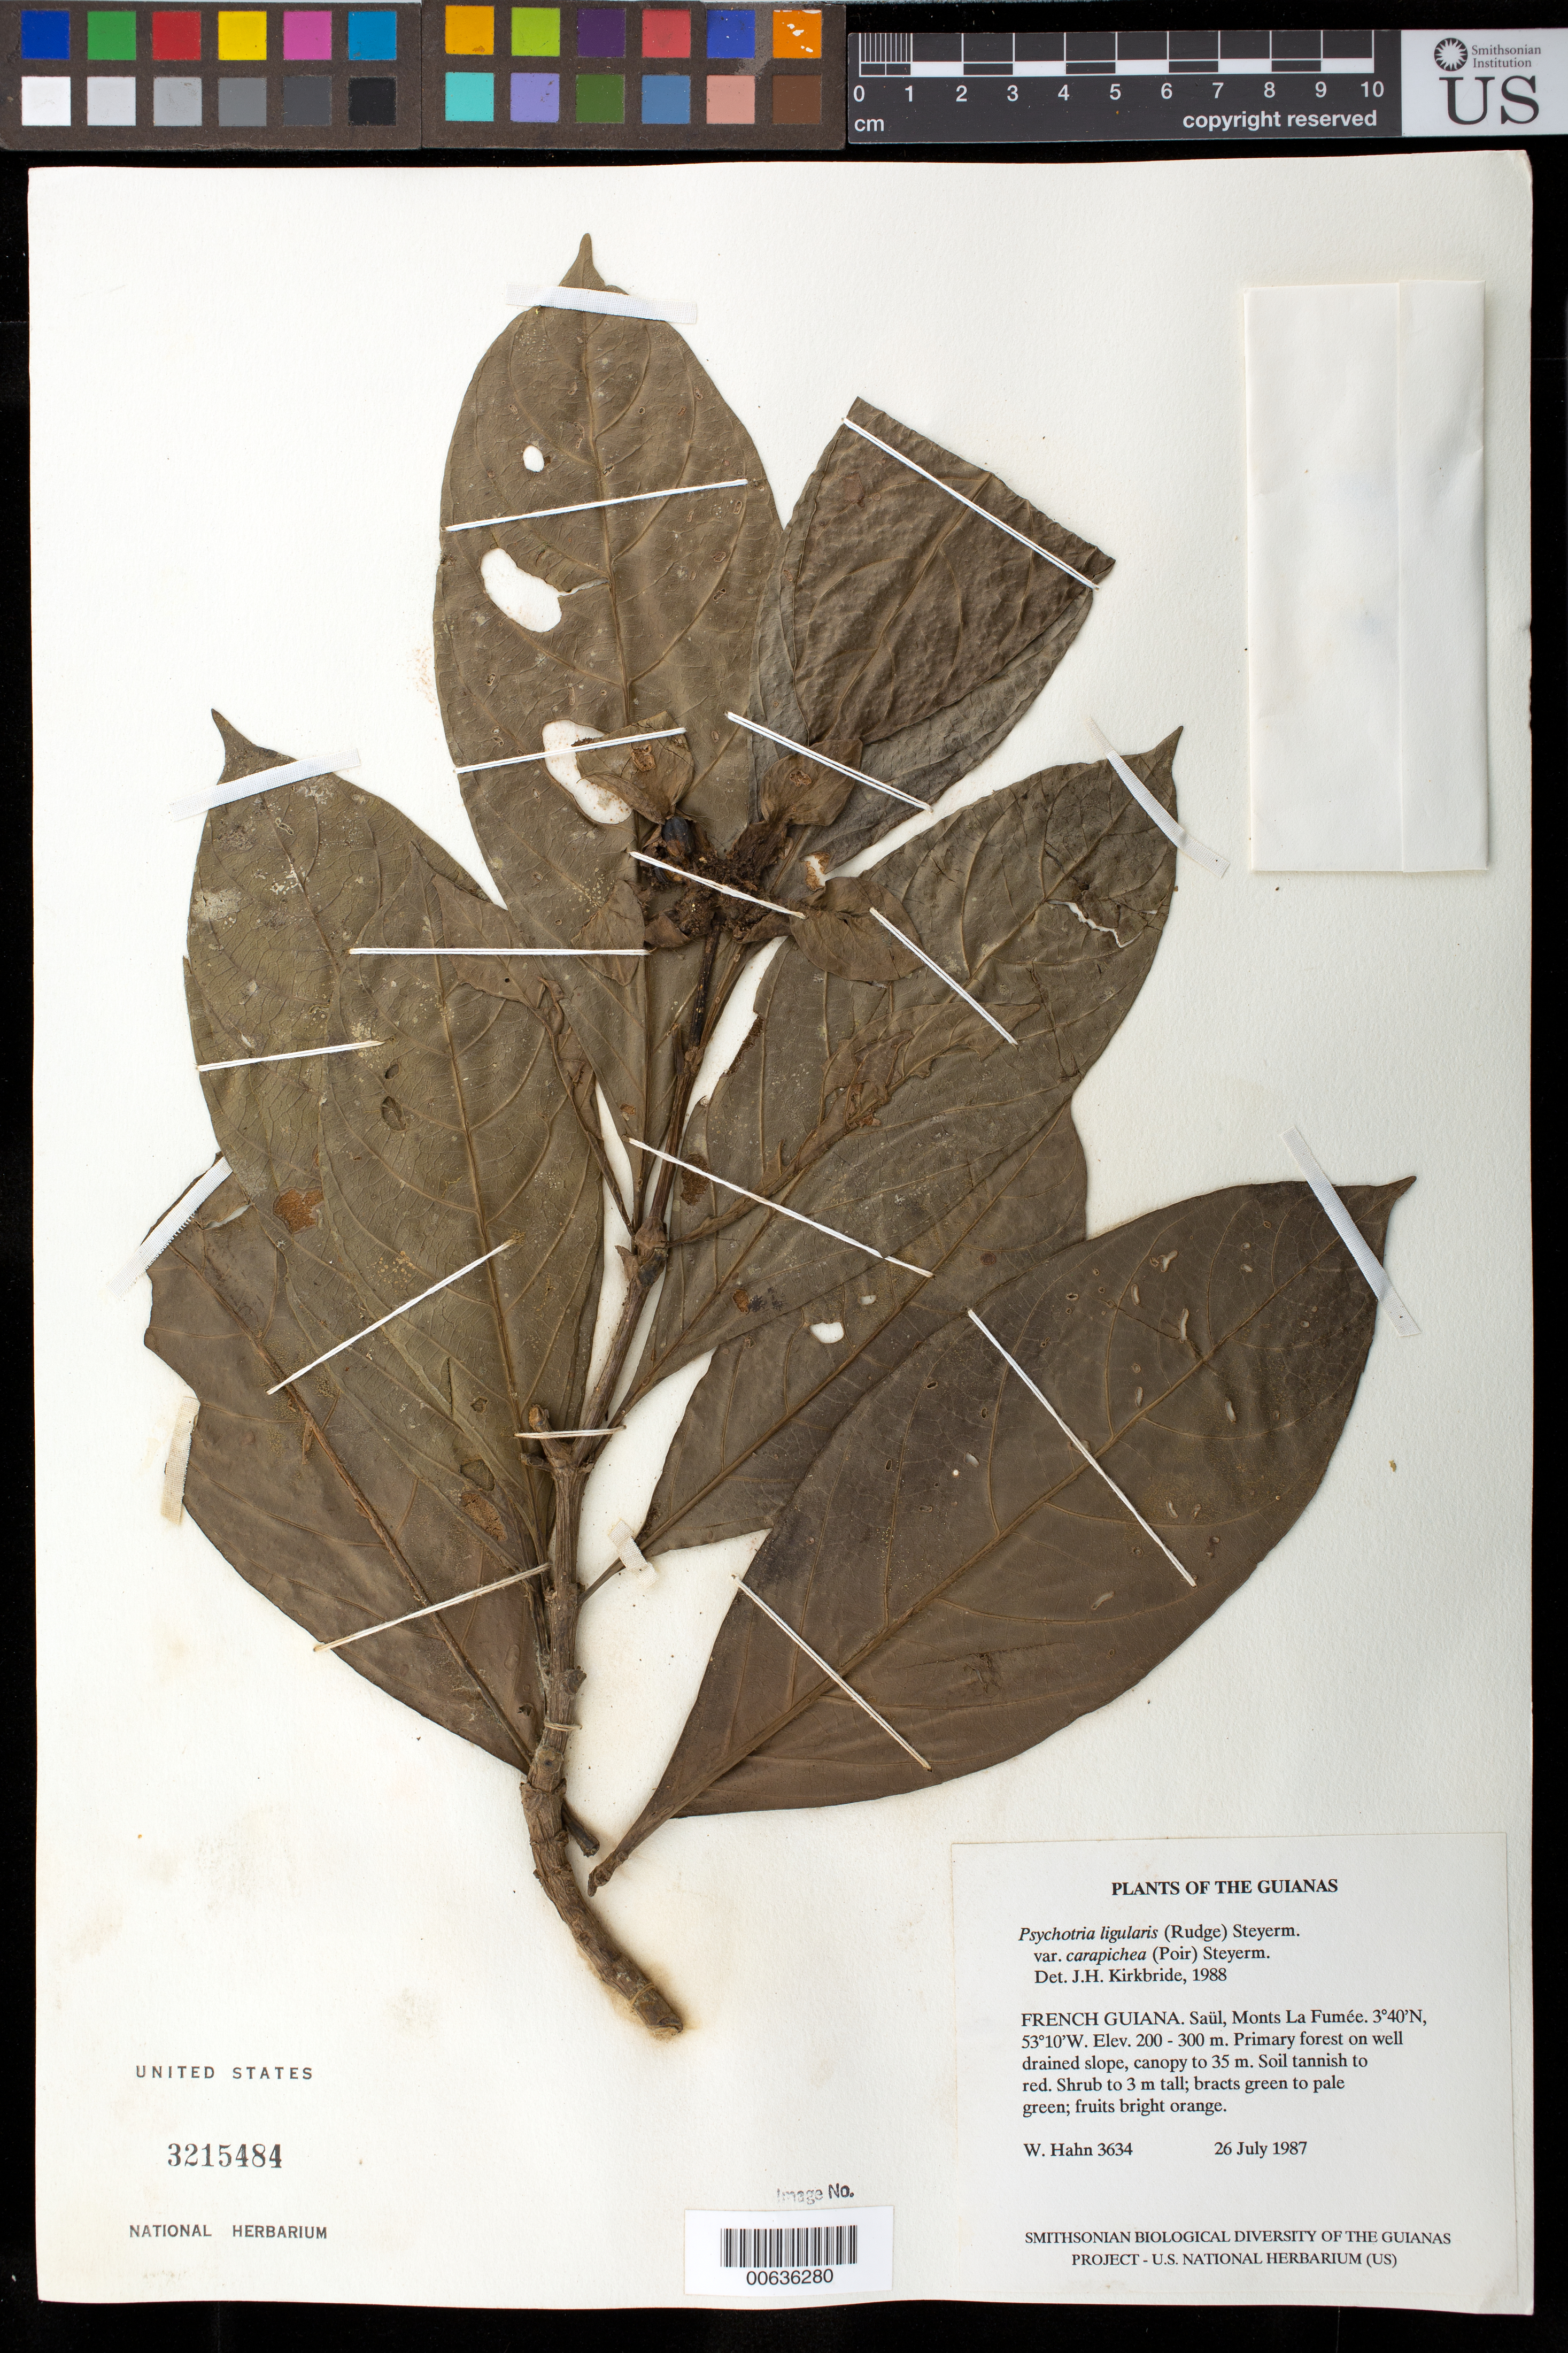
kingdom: Plantae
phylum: Tracheophyta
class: Magnoliopsida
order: Gentianales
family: Rubiaceae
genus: Psychotria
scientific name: Psychotria ligularis var. carapichea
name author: (Poir.) Steyerm.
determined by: Kirkbride, J. H.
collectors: W. Hahn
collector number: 3634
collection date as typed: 26 July 1987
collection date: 1987-07-26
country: French Guiana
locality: Saül, Monts La Fumée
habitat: Primary forest on well drained slope, canopy to 35 m. Soil tannish to red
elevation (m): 200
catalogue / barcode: US 3215484